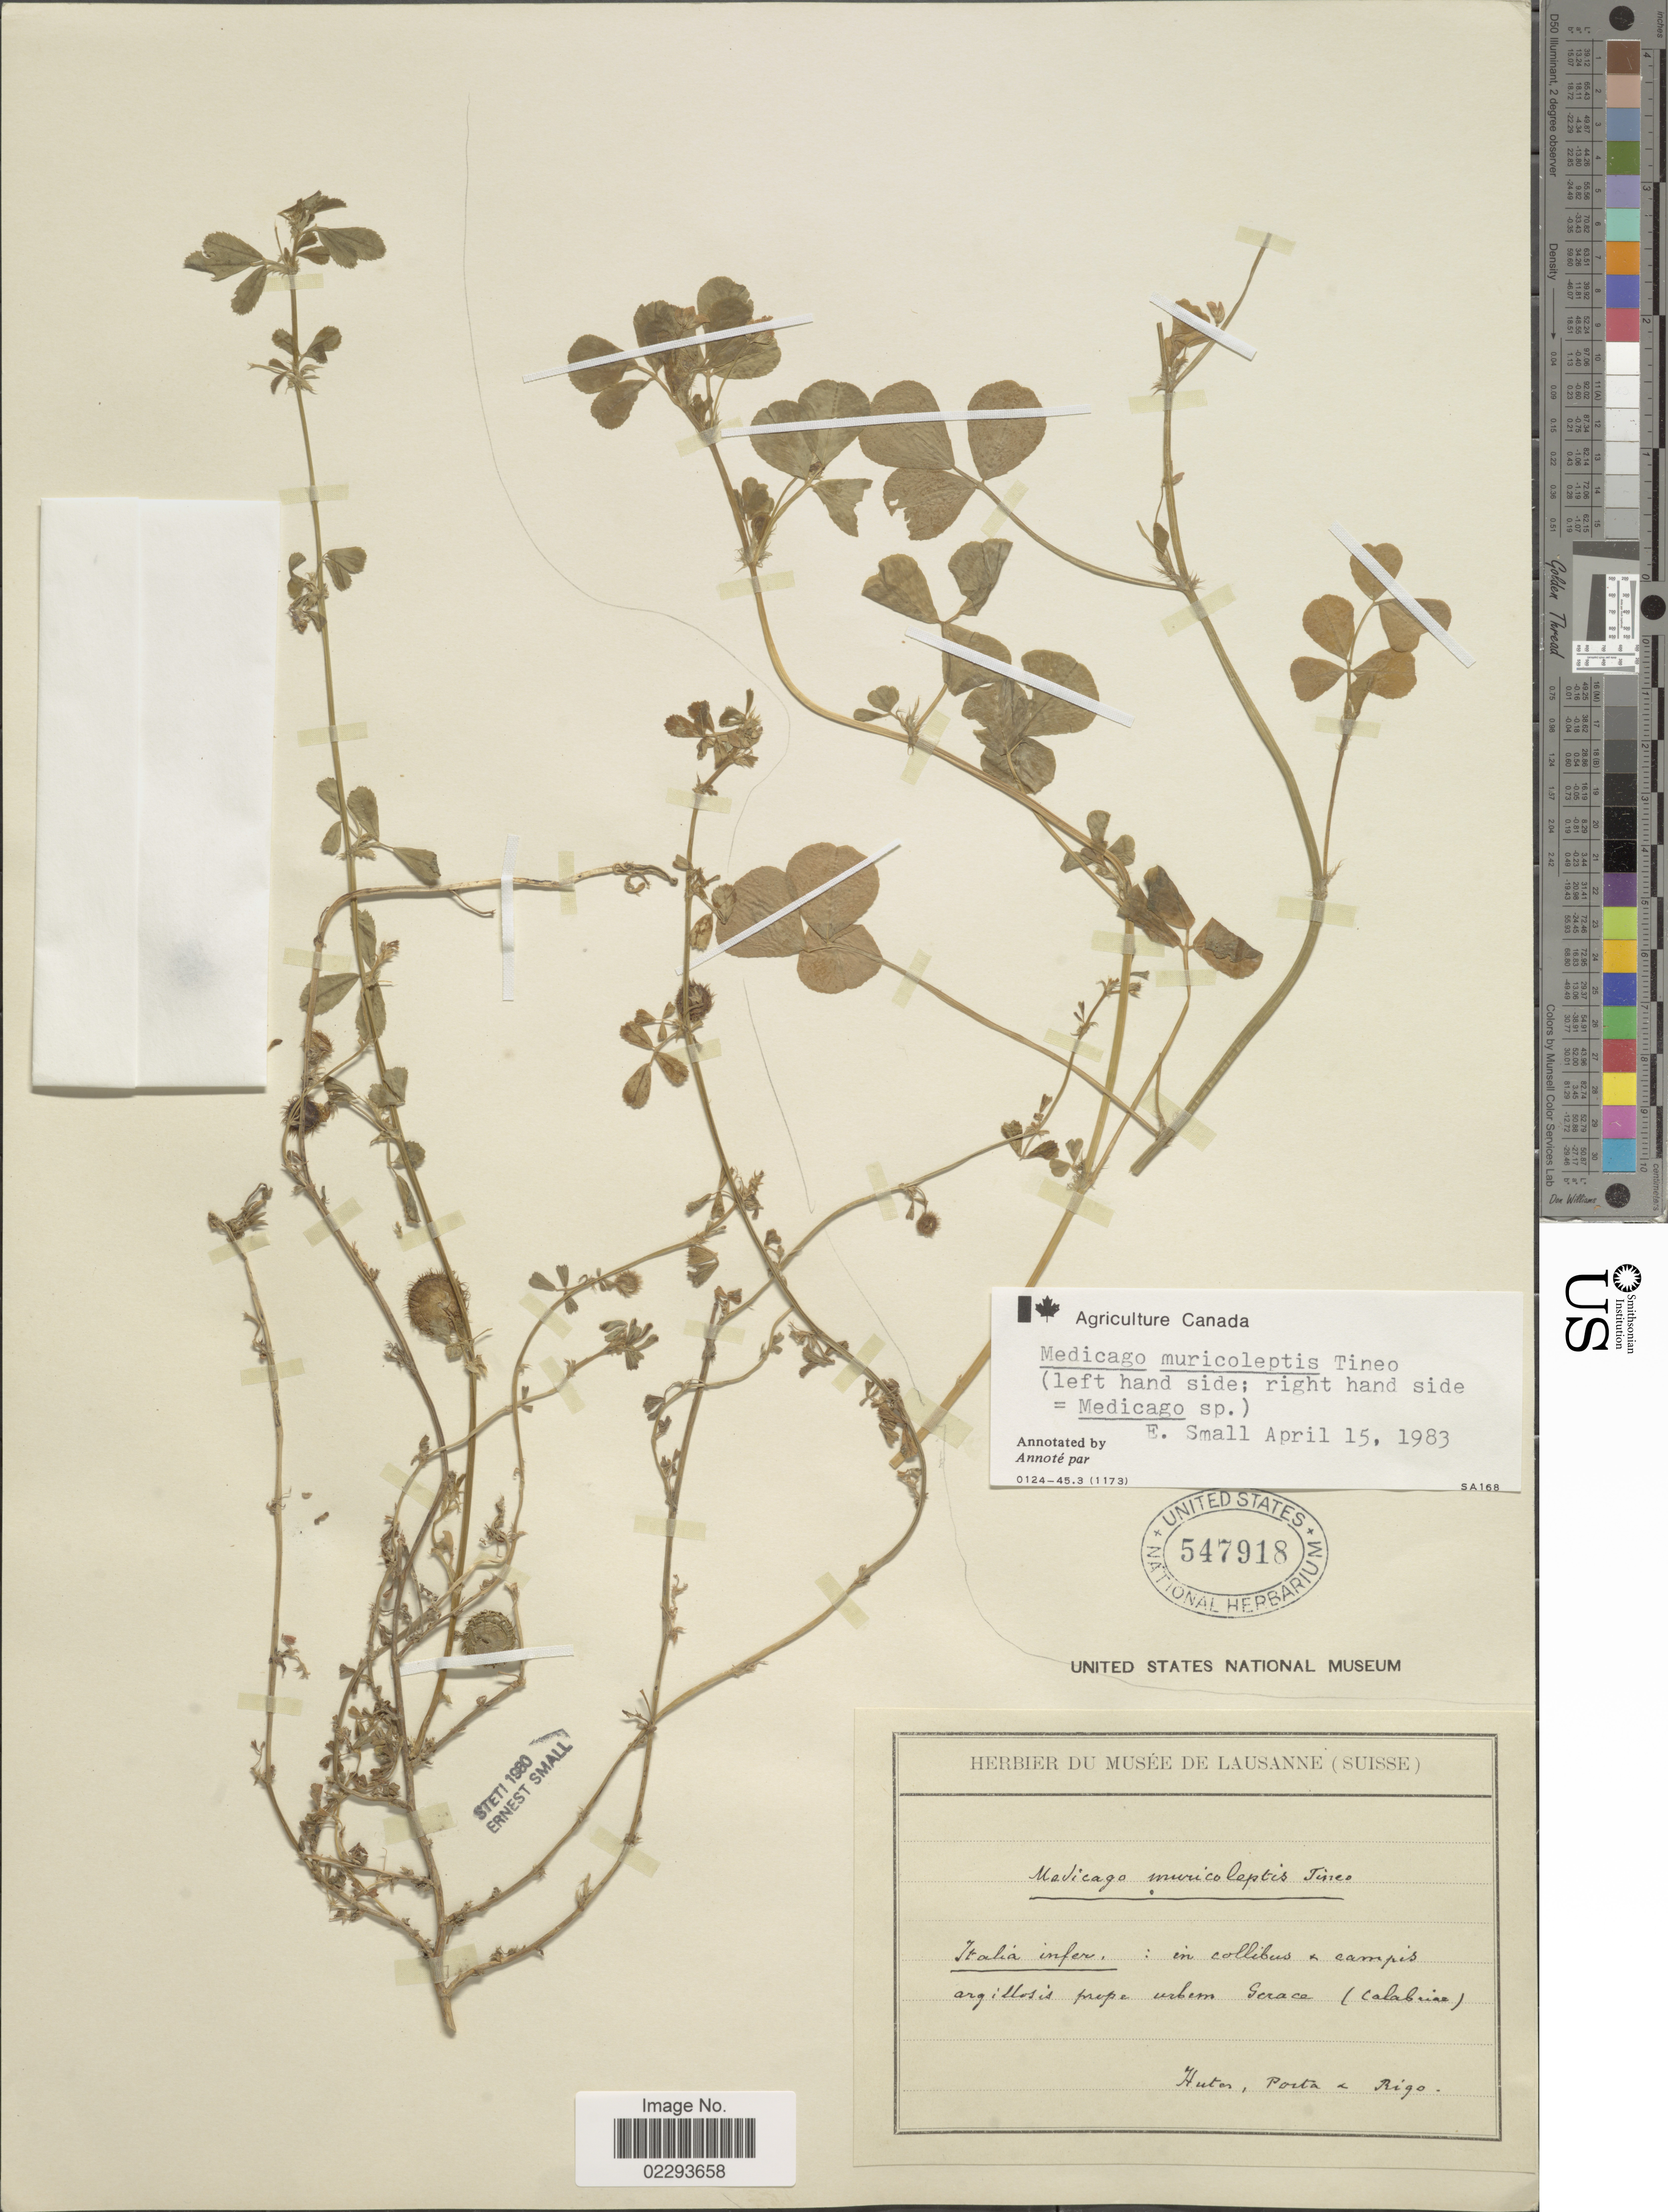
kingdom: Plantae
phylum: Tracheophyta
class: Magnoliopsida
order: Fabales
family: Fabaceae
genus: Medicago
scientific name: Medicago muricoleptis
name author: Tineo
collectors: -. Huter, P. Porta & Rigo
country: Italy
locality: Italia Infer.: in colibus & campus argillosis prope urbem Gerace (Calabina).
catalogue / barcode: US 547918